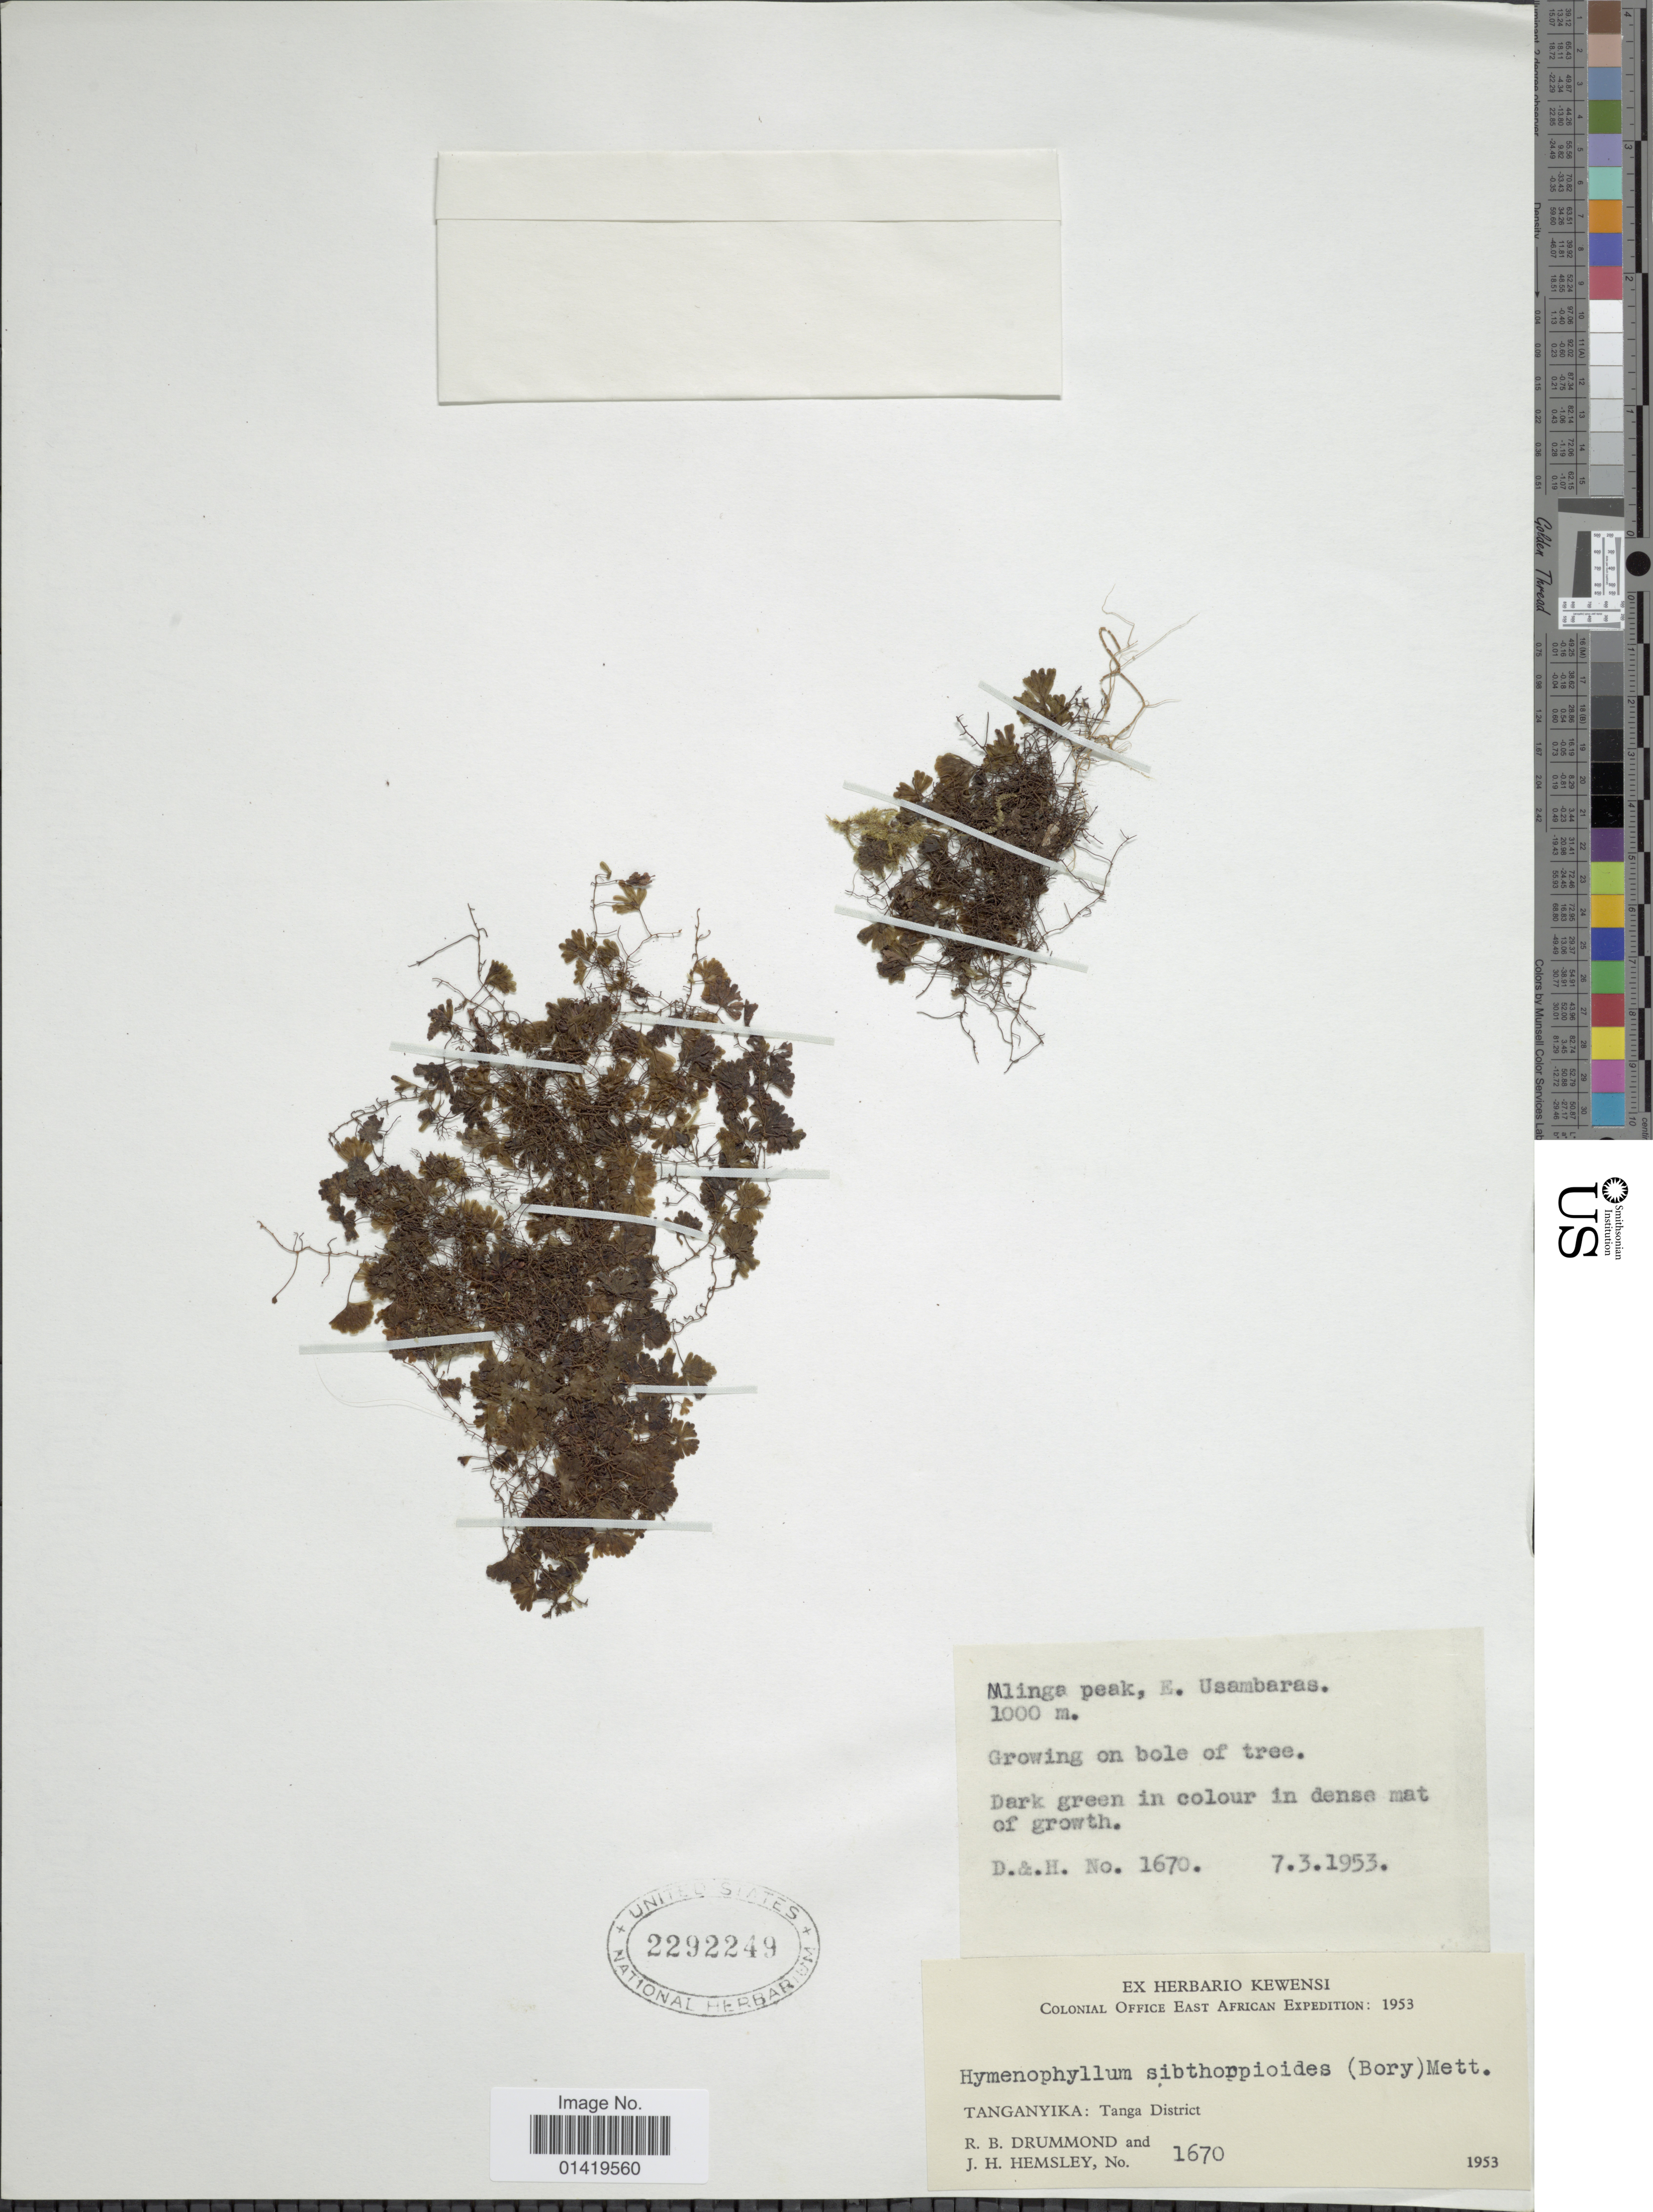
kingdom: Plantae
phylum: Tracheophyta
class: Polypodiopsida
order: Hymenophyllales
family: Hymenophyllaceae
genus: Hymenophyllum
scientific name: Hymenophyllum sibthorpioides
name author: (Willd.) Kuhn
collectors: R. Drummond & J. H. Hemsley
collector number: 1670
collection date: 1953-03-07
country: Tanzania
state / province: Tanga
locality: Tanganyika. Tanga District. Mlinga peak, E. Usambaras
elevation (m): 1000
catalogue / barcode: US 2292249